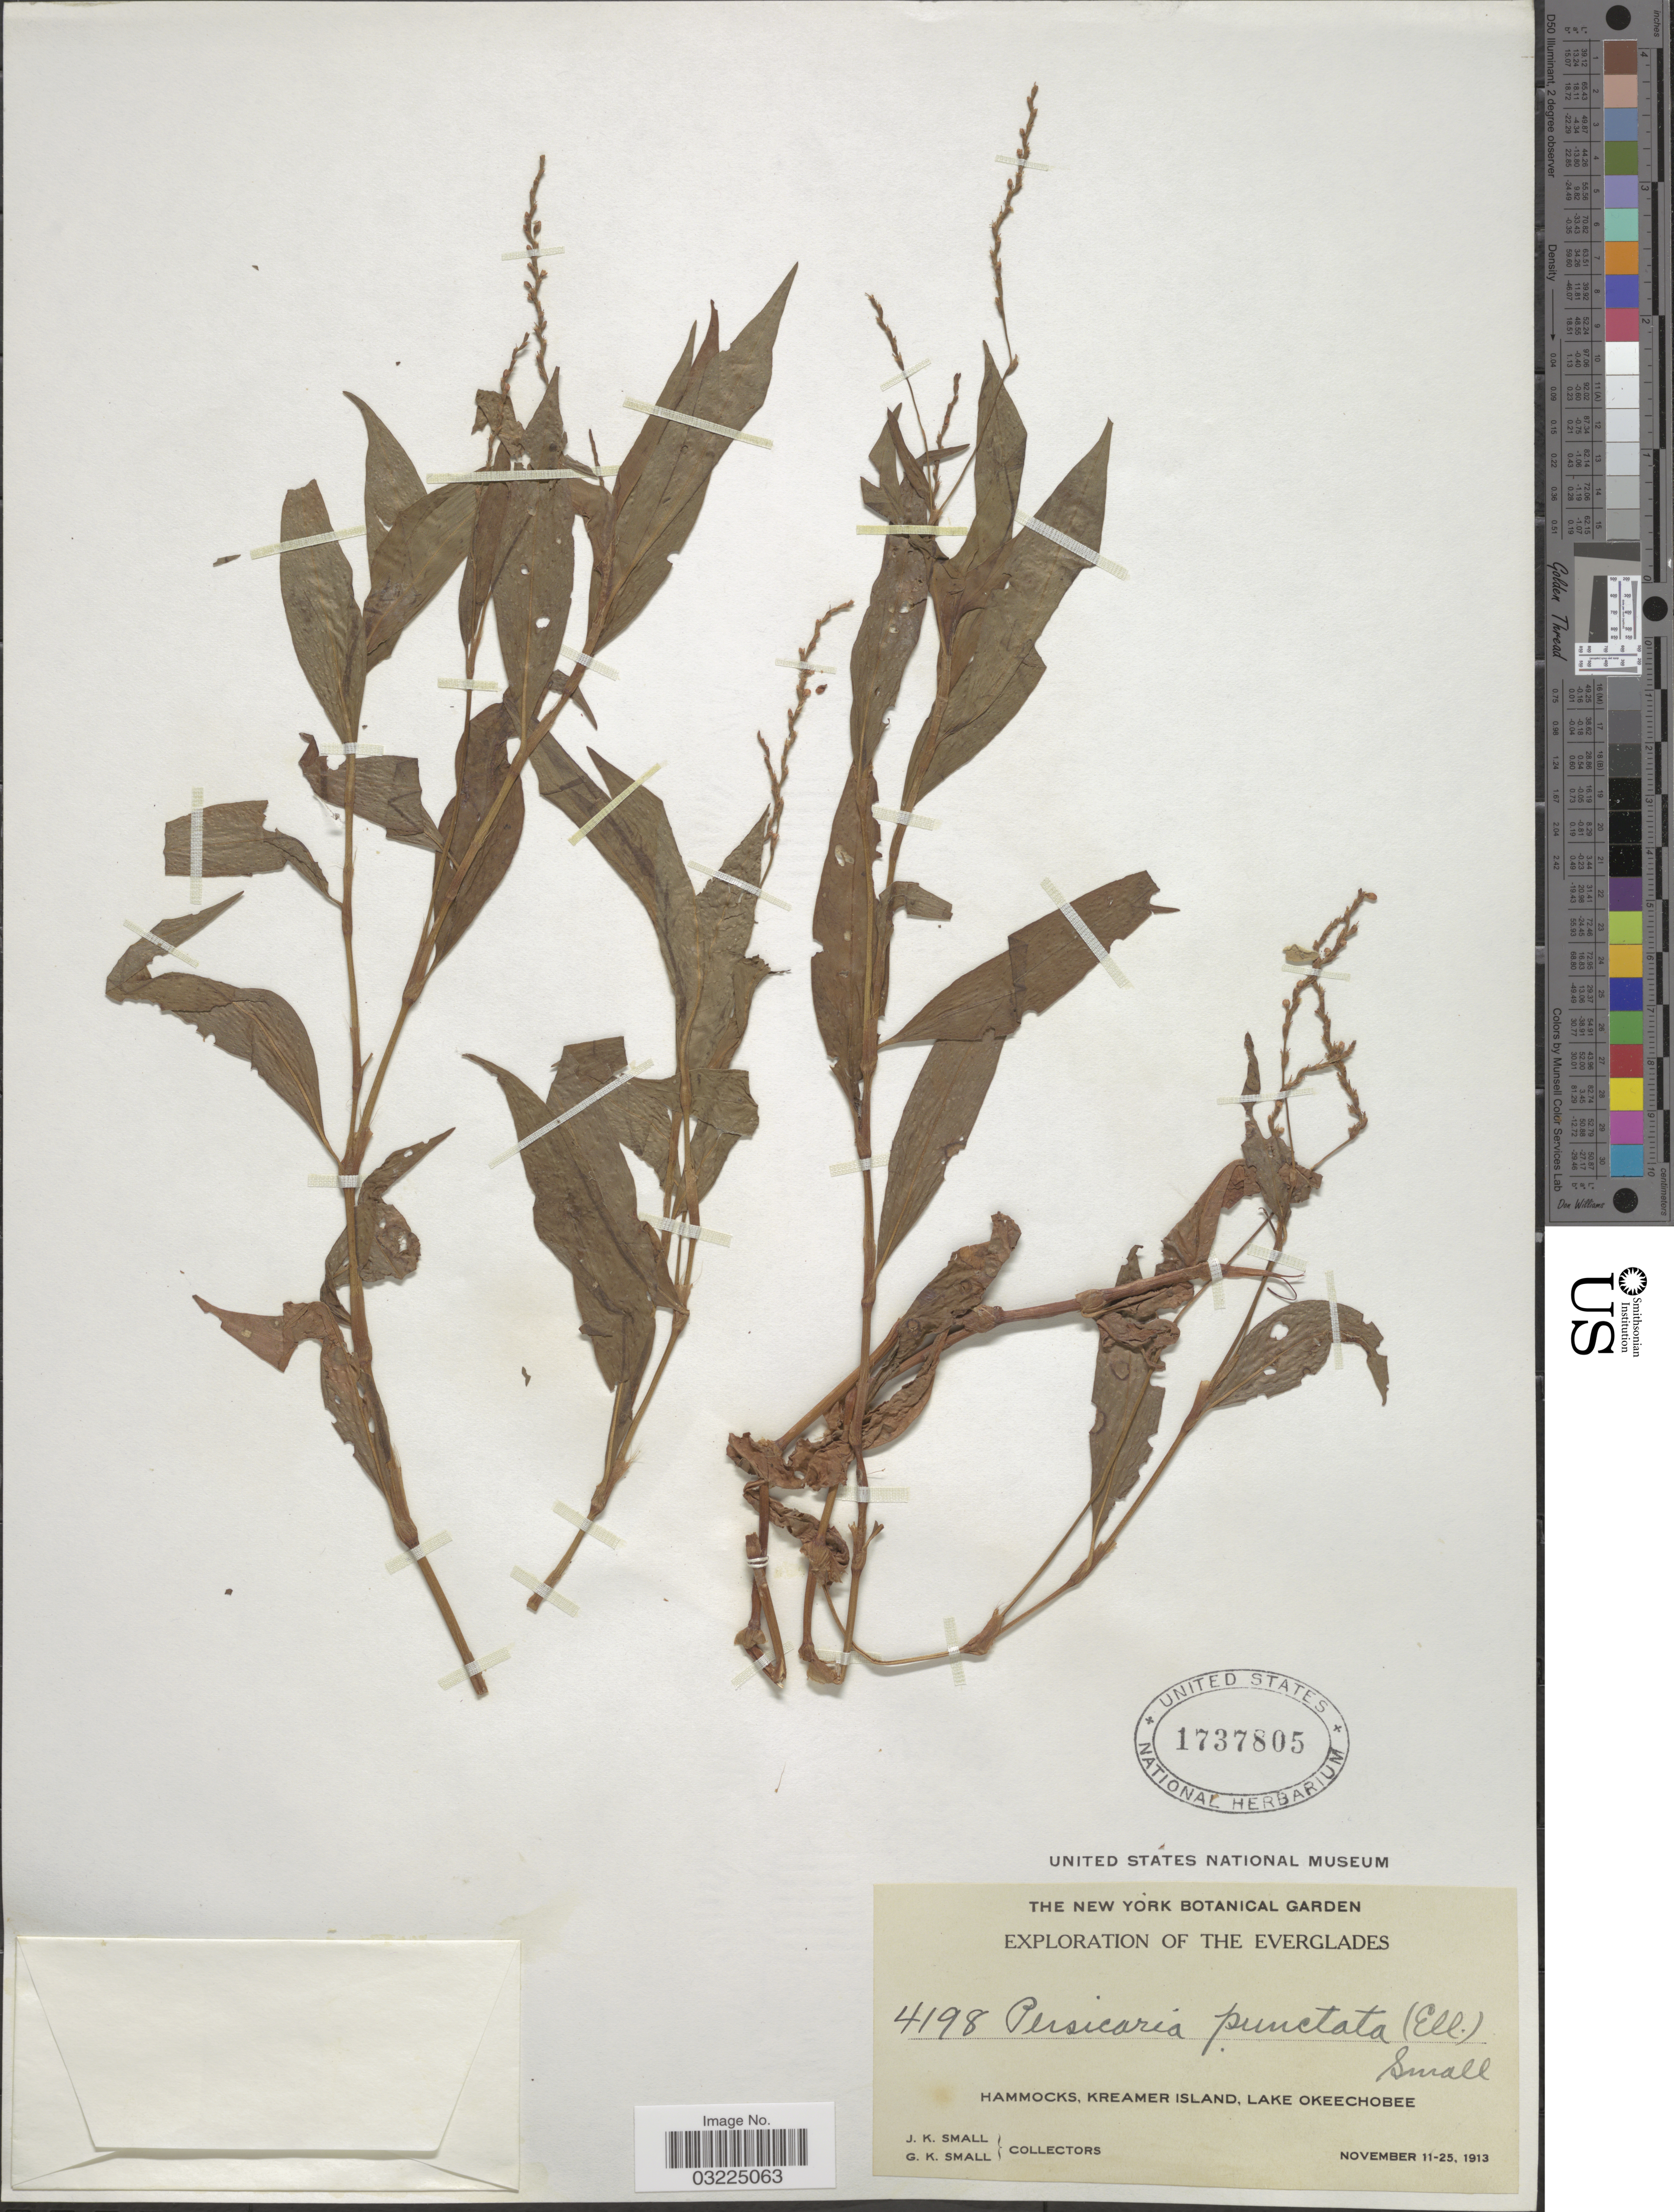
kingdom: Plantae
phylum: Tracheophyta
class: Magnoliopsida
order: Caryophyllales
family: Polygonaceae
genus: Persicaria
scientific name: Persicaria punctata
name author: (Elliott) Small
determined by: Atha, D. E.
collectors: J. K. Small & G. K. Small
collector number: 4198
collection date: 1913-11-11/1913-11-25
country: United States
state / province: Florida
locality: The Everglades, Hammocks, Kreamer Island, Lake Okeechobee.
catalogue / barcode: US 1737805